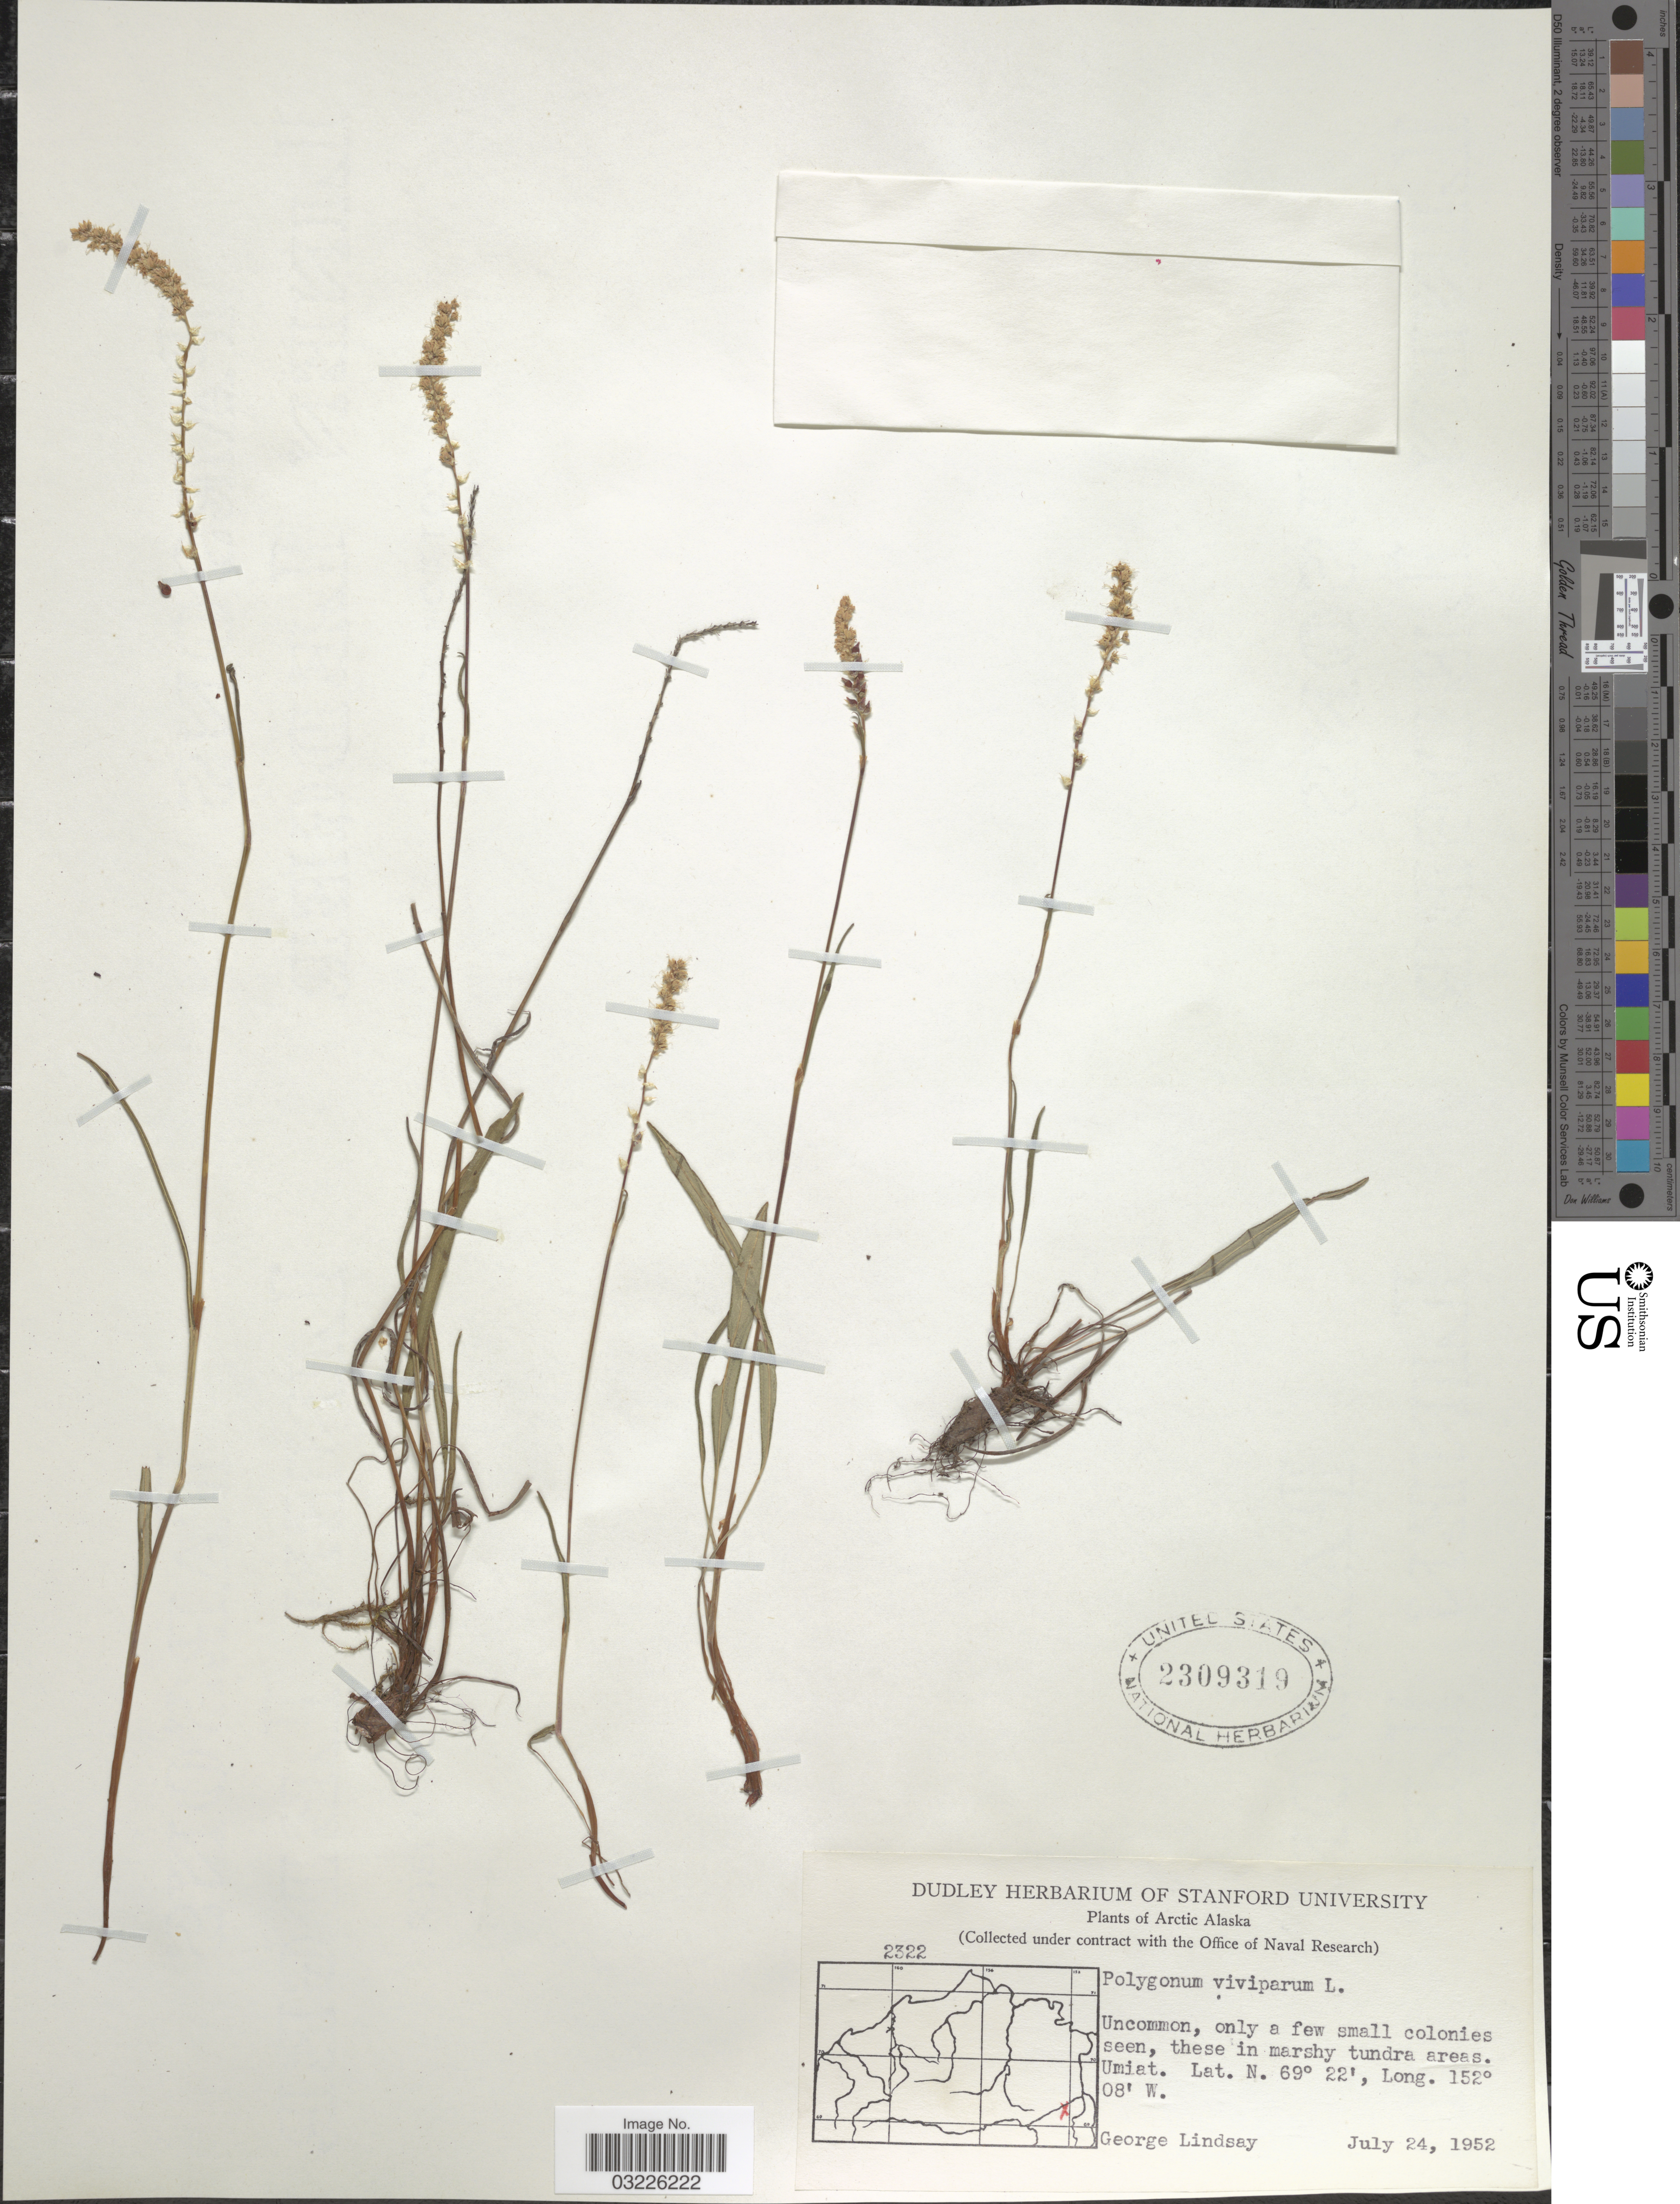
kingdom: Plantae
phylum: Tracheophyta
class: Magnoliopsida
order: Caryophyllales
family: Polygonaceae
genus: Bistorta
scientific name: Bistorta vivipara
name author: (L.) Delarbre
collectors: G. Lindsay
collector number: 2322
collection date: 1952-07-24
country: United States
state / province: Alaska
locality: Arctic Alaska, Umiat.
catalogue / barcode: US 2309319